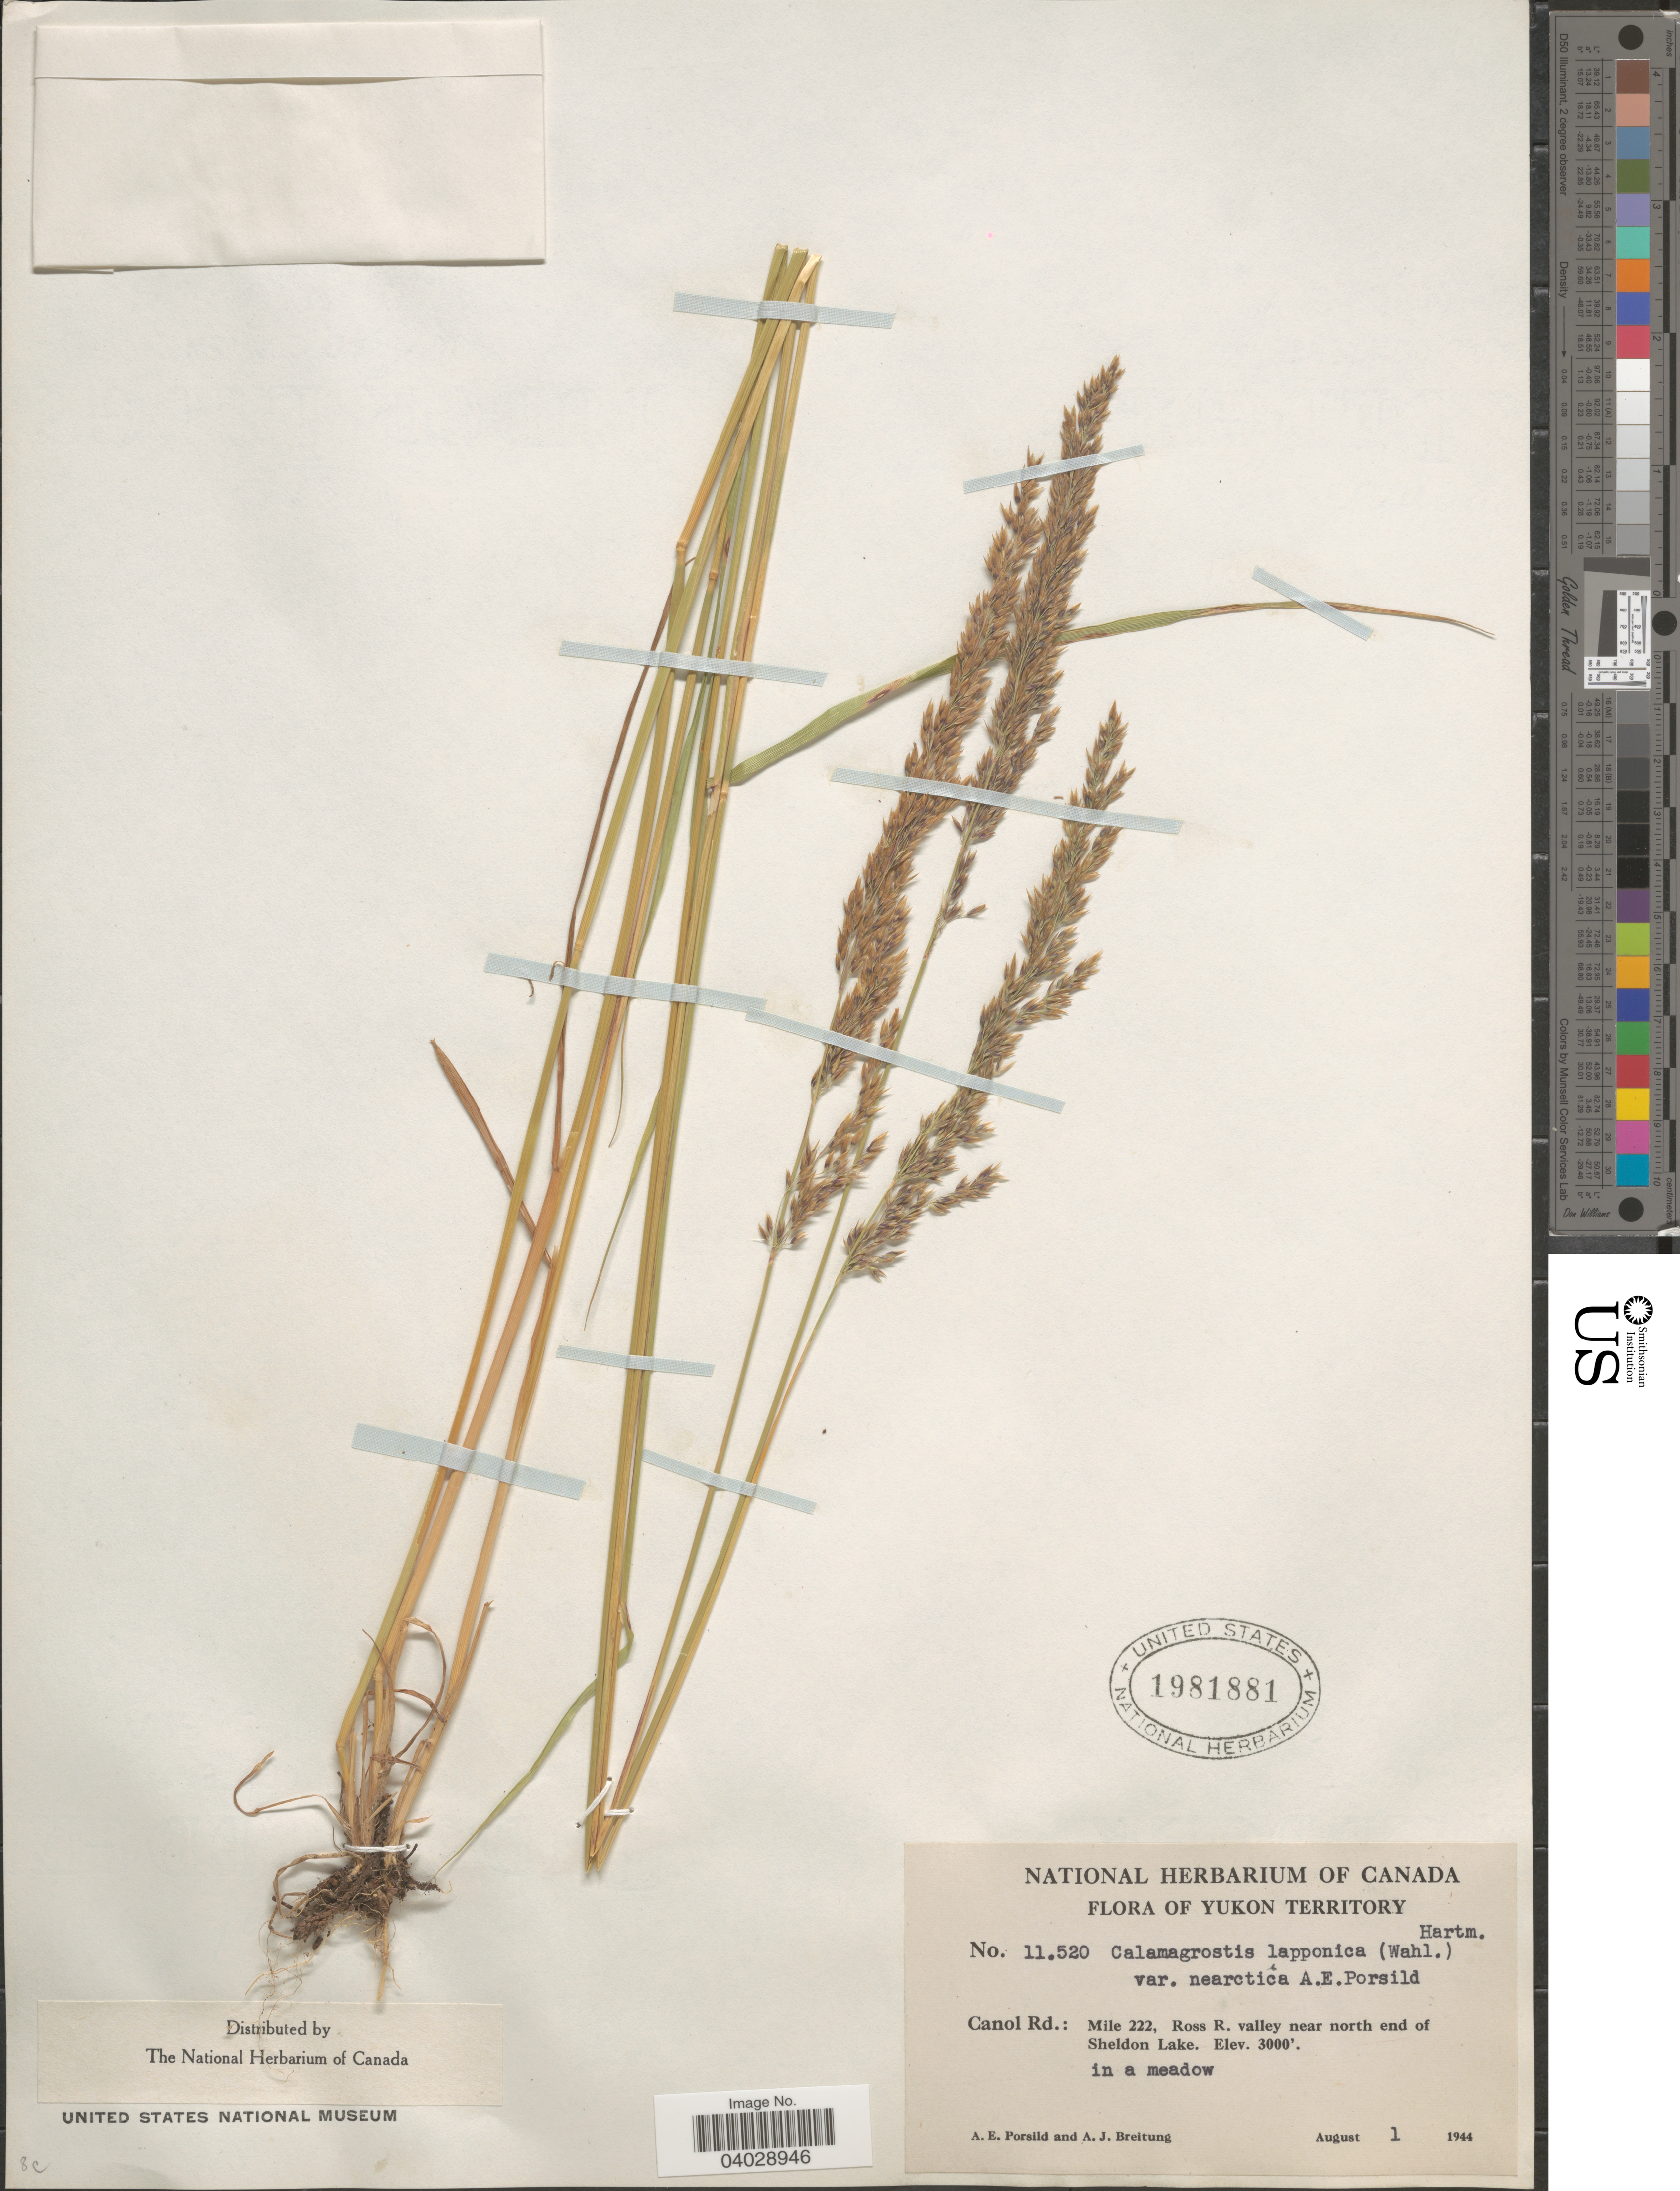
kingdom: Plantae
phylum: Tracheophyta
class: Liliopsida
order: Poales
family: Poaceae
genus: Calamagrostis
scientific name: Calamagrostis lapponica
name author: (Wahlenb.) Hartm.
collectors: A. E. Porsild & A. Breitung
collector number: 11520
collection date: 1944-08-01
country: Canada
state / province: Yukon Territory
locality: Canol rd.: Mile 222, Ross R. valley near north end of Sheldon Lake.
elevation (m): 914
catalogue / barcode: US 1981881